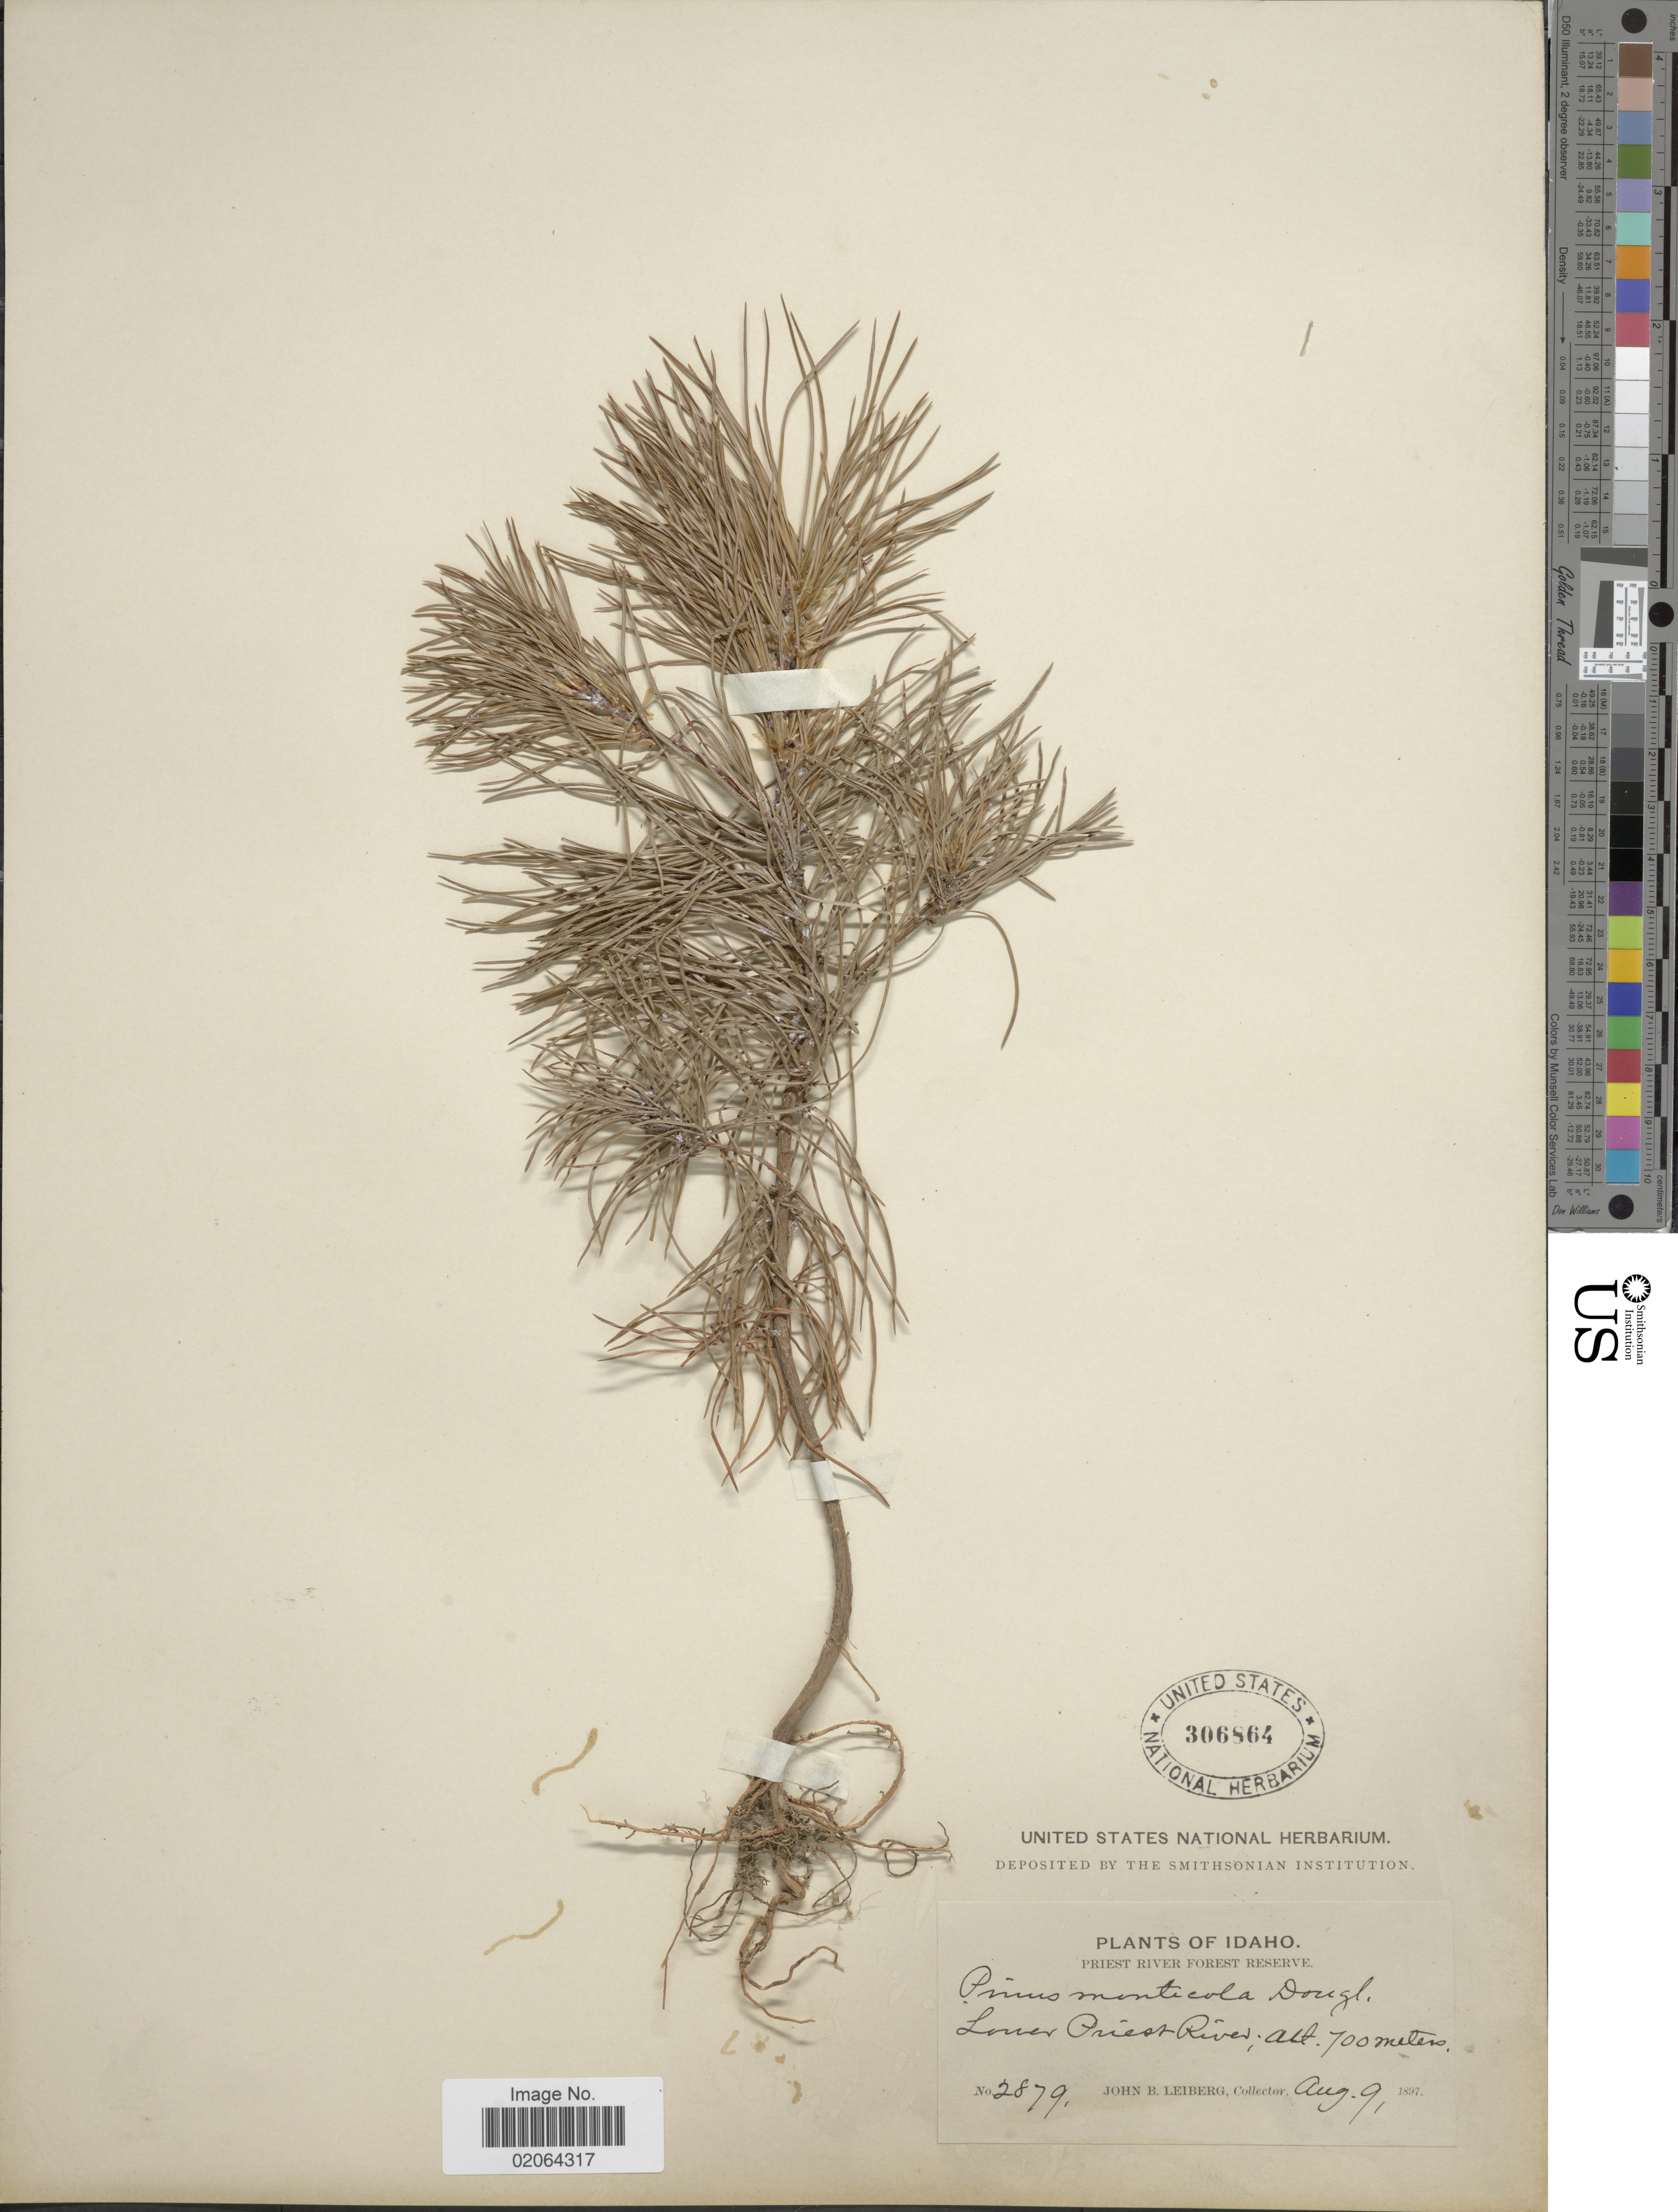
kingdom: Plantae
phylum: Tracheophyta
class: Pinopsida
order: Pinales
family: Pinaceae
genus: Pinus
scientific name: Pinus monticola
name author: Douglas ex D. Don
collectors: J. Leiberg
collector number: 2879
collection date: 1897-08-09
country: United States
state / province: Idaho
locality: Lower Priest River.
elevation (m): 700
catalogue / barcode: US 306864